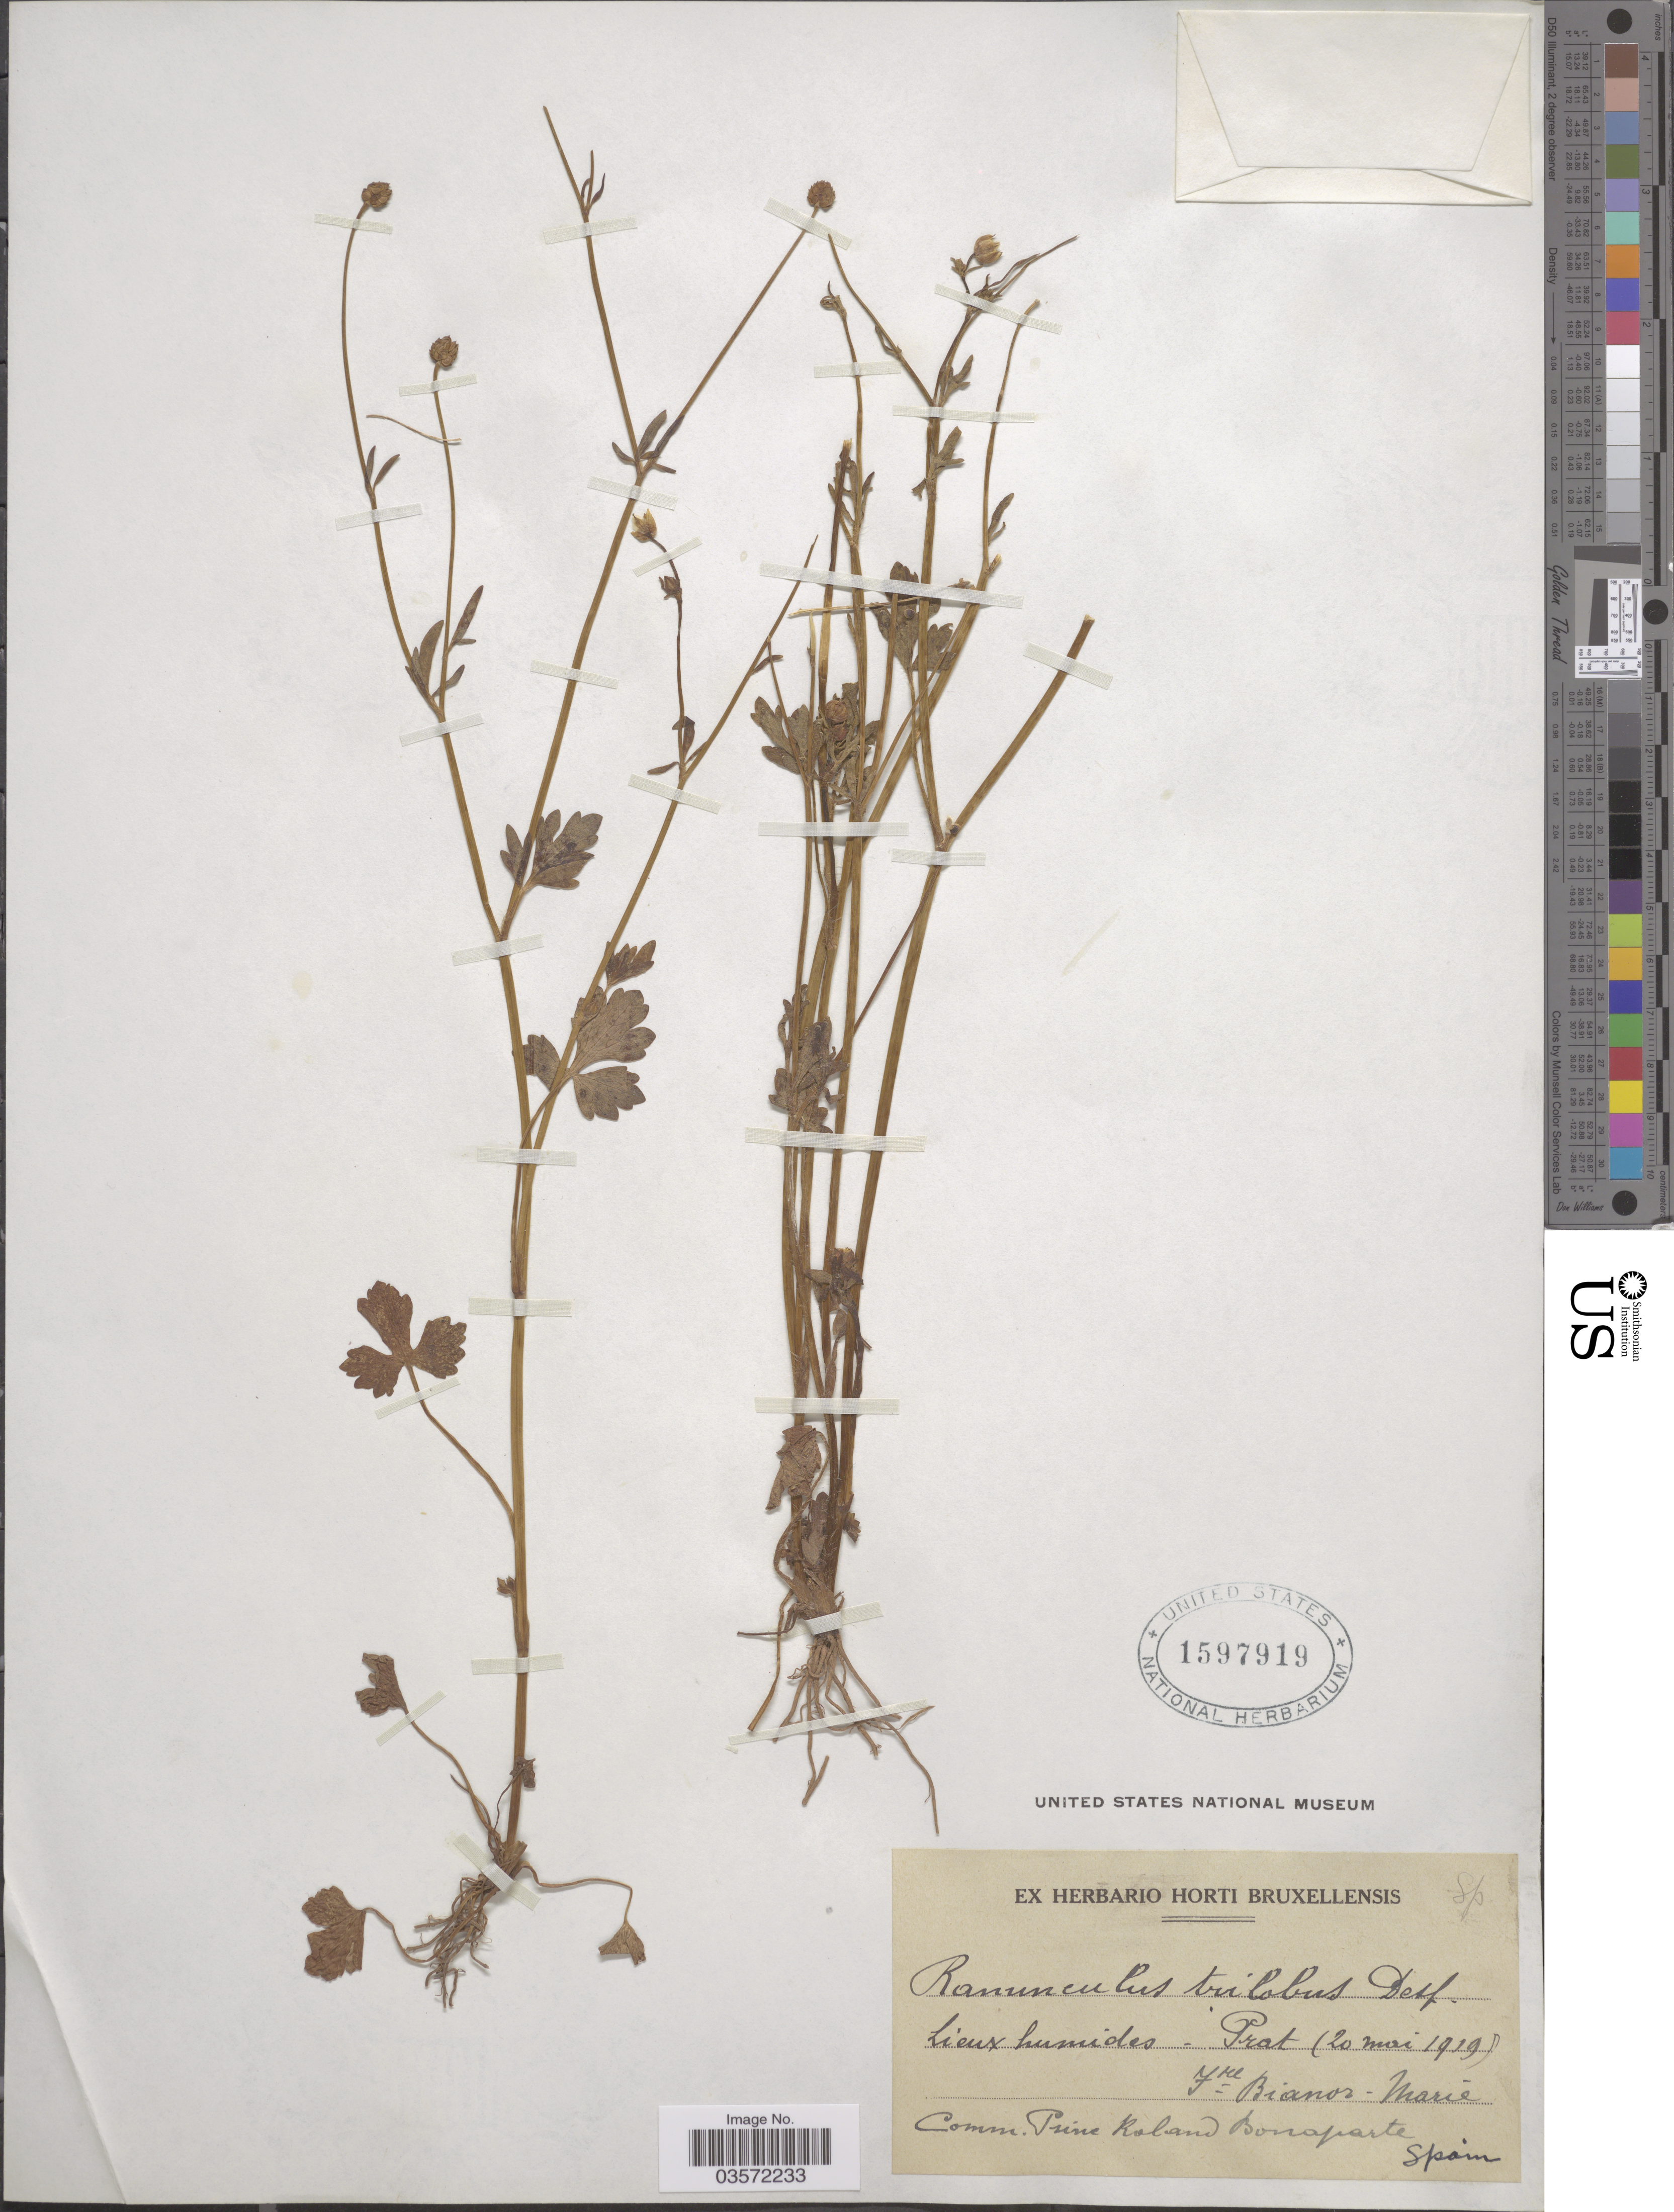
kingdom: Plantae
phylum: Tracheophyta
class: Magnoliopsida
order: Ranunculales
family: Ranunculaceae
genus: Ranunculus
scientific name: Ranunculus trilobus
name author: Desf.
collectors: F. Bianor-Marie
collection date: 1919-05-20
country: Spain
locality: Prat.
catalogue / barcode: US 1597919